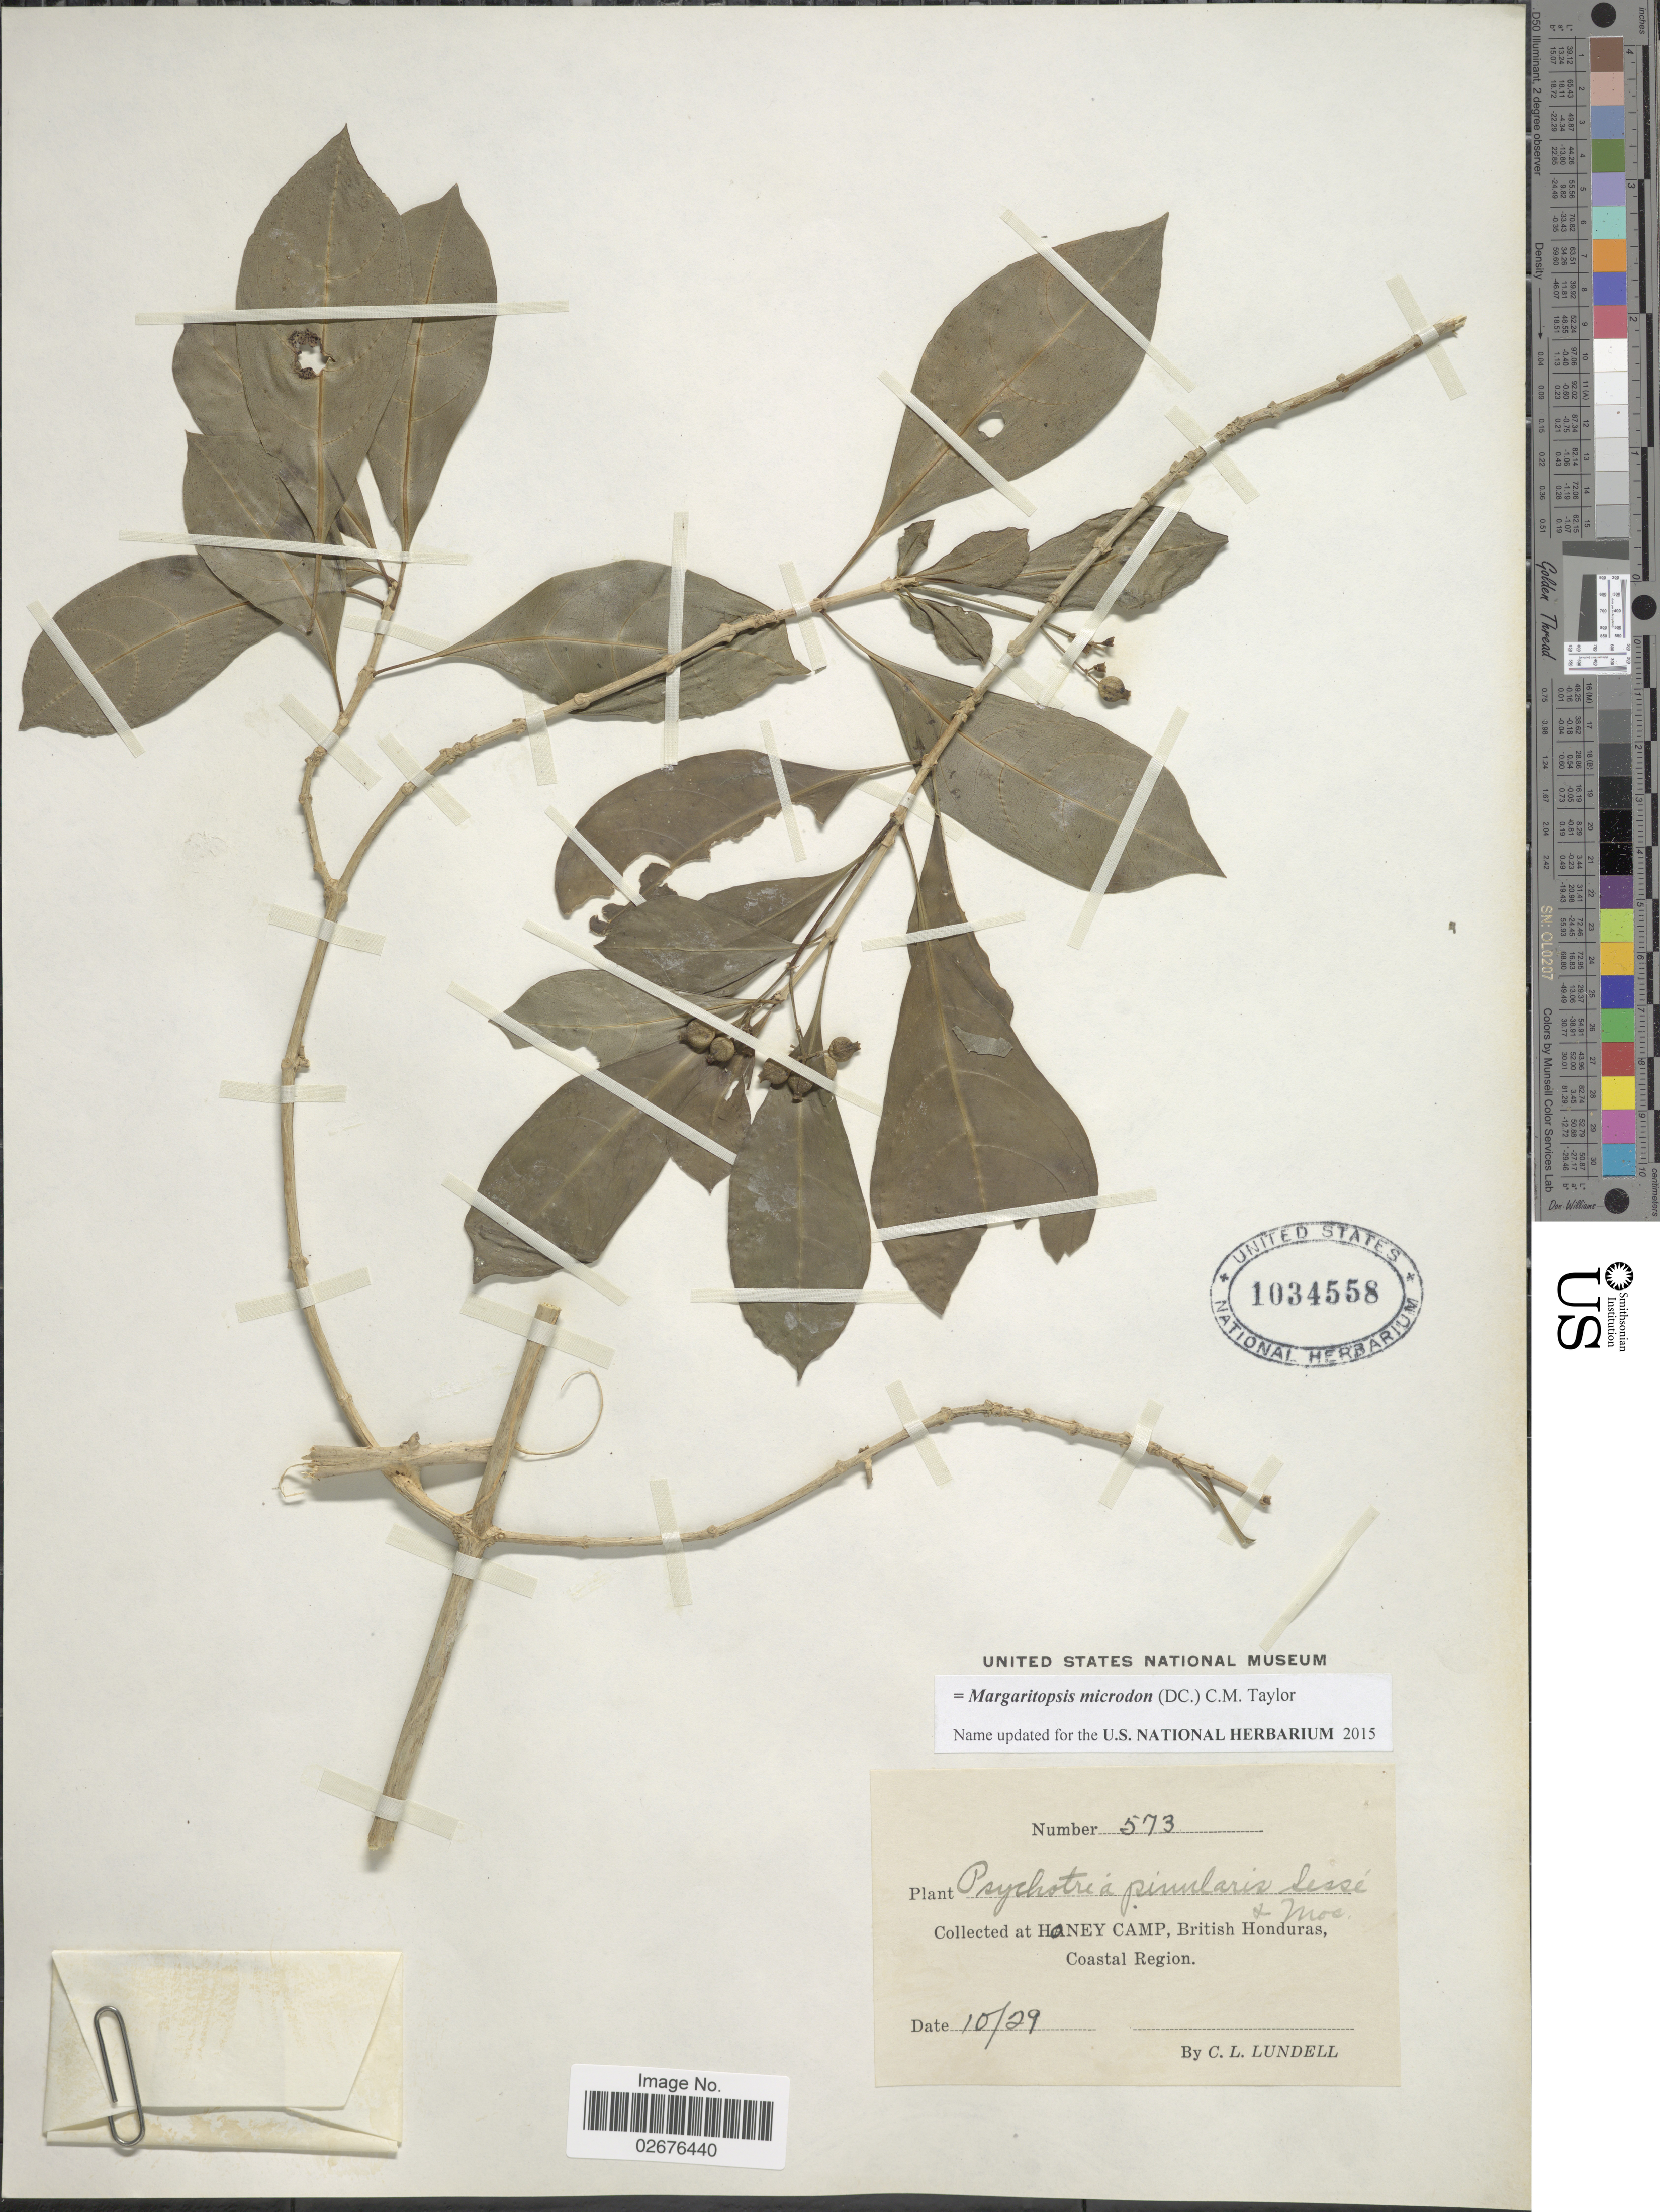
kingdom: Plantae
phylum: Tracheophyta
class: Magnoliopsida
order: Gentianales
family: Rubiaceae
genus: Margaritopsis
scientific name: Margaritopsis microdon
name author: (DC.) C.M. Taylor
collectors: C. L. Lundell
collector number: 573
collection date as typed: Transcribed d/m/y: /10/29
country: Belize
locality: Honey Camp, British Honduras, Coastal Region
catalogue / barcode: US 1034558